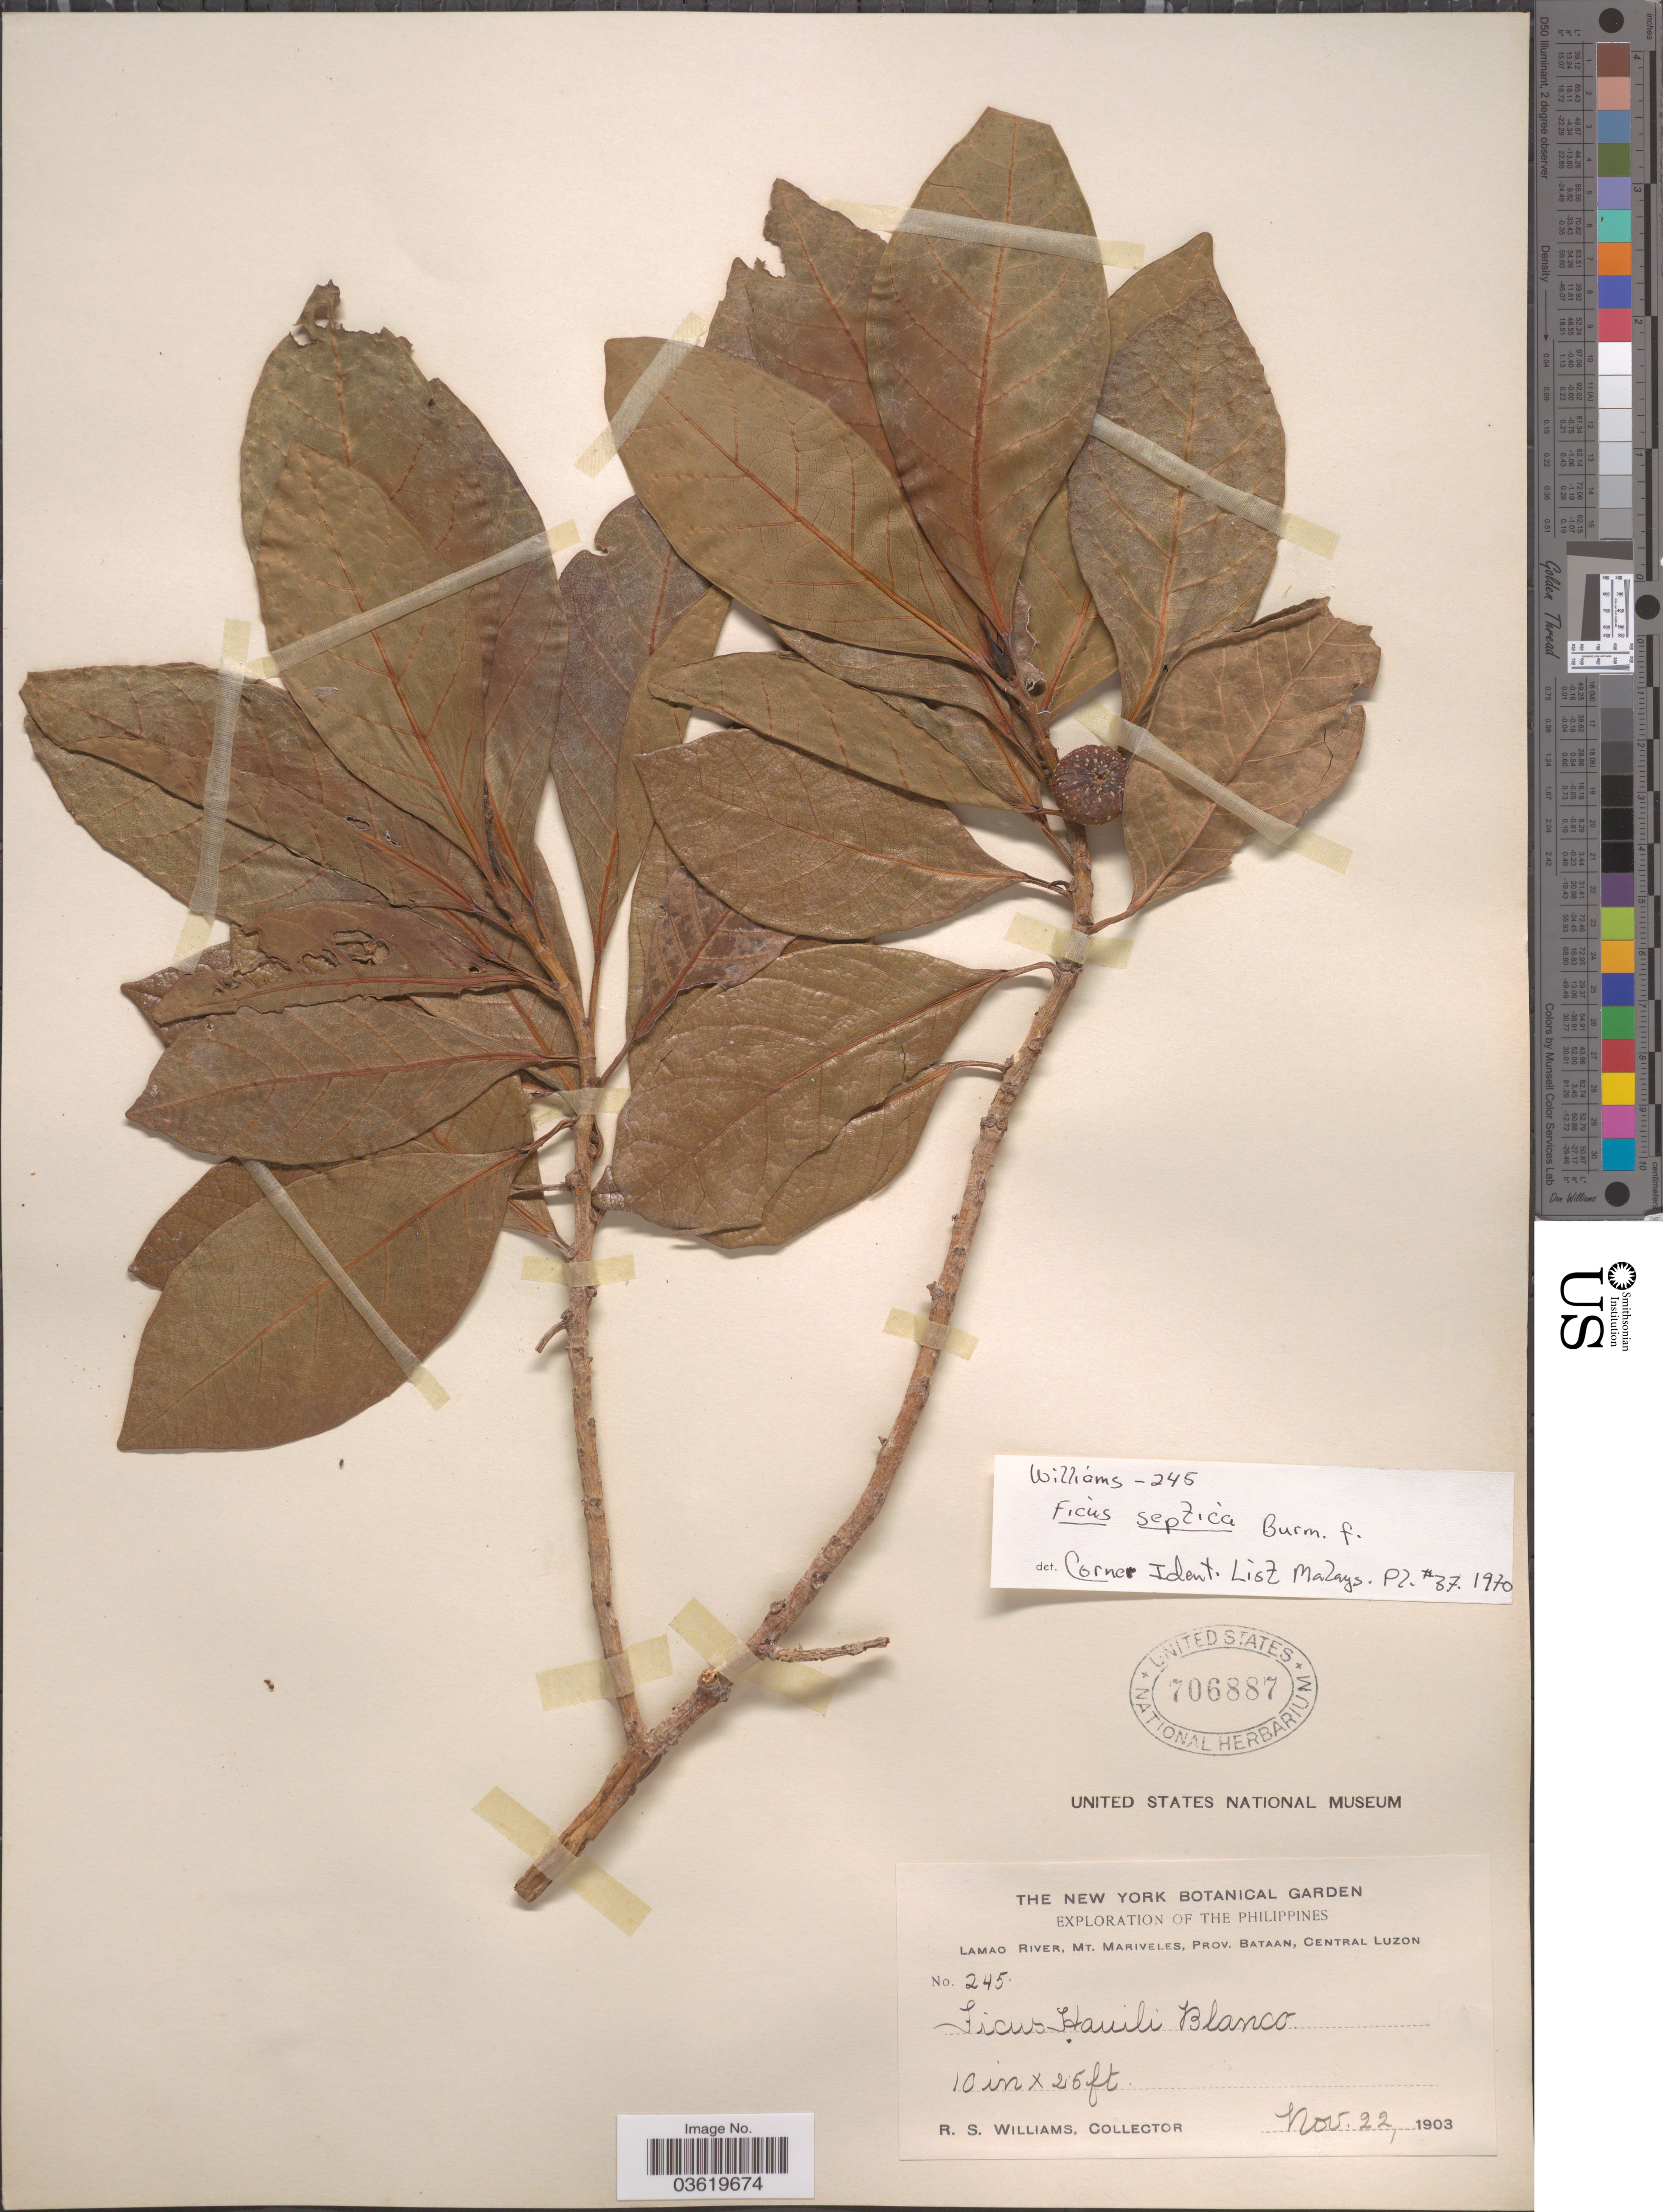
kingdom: Plantae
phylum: Tracheophyta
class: Magnoliopsida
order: Rosales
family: Moraceae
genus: Ficus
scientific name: Ficus septica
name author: Burm. f.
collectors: R. S. Williams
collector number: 245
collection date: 1903-11-22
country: Philippines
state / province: Central Luzon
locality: Lamao River, Mt. Mariveles, Prov. Bataan.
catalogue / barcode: US 706887